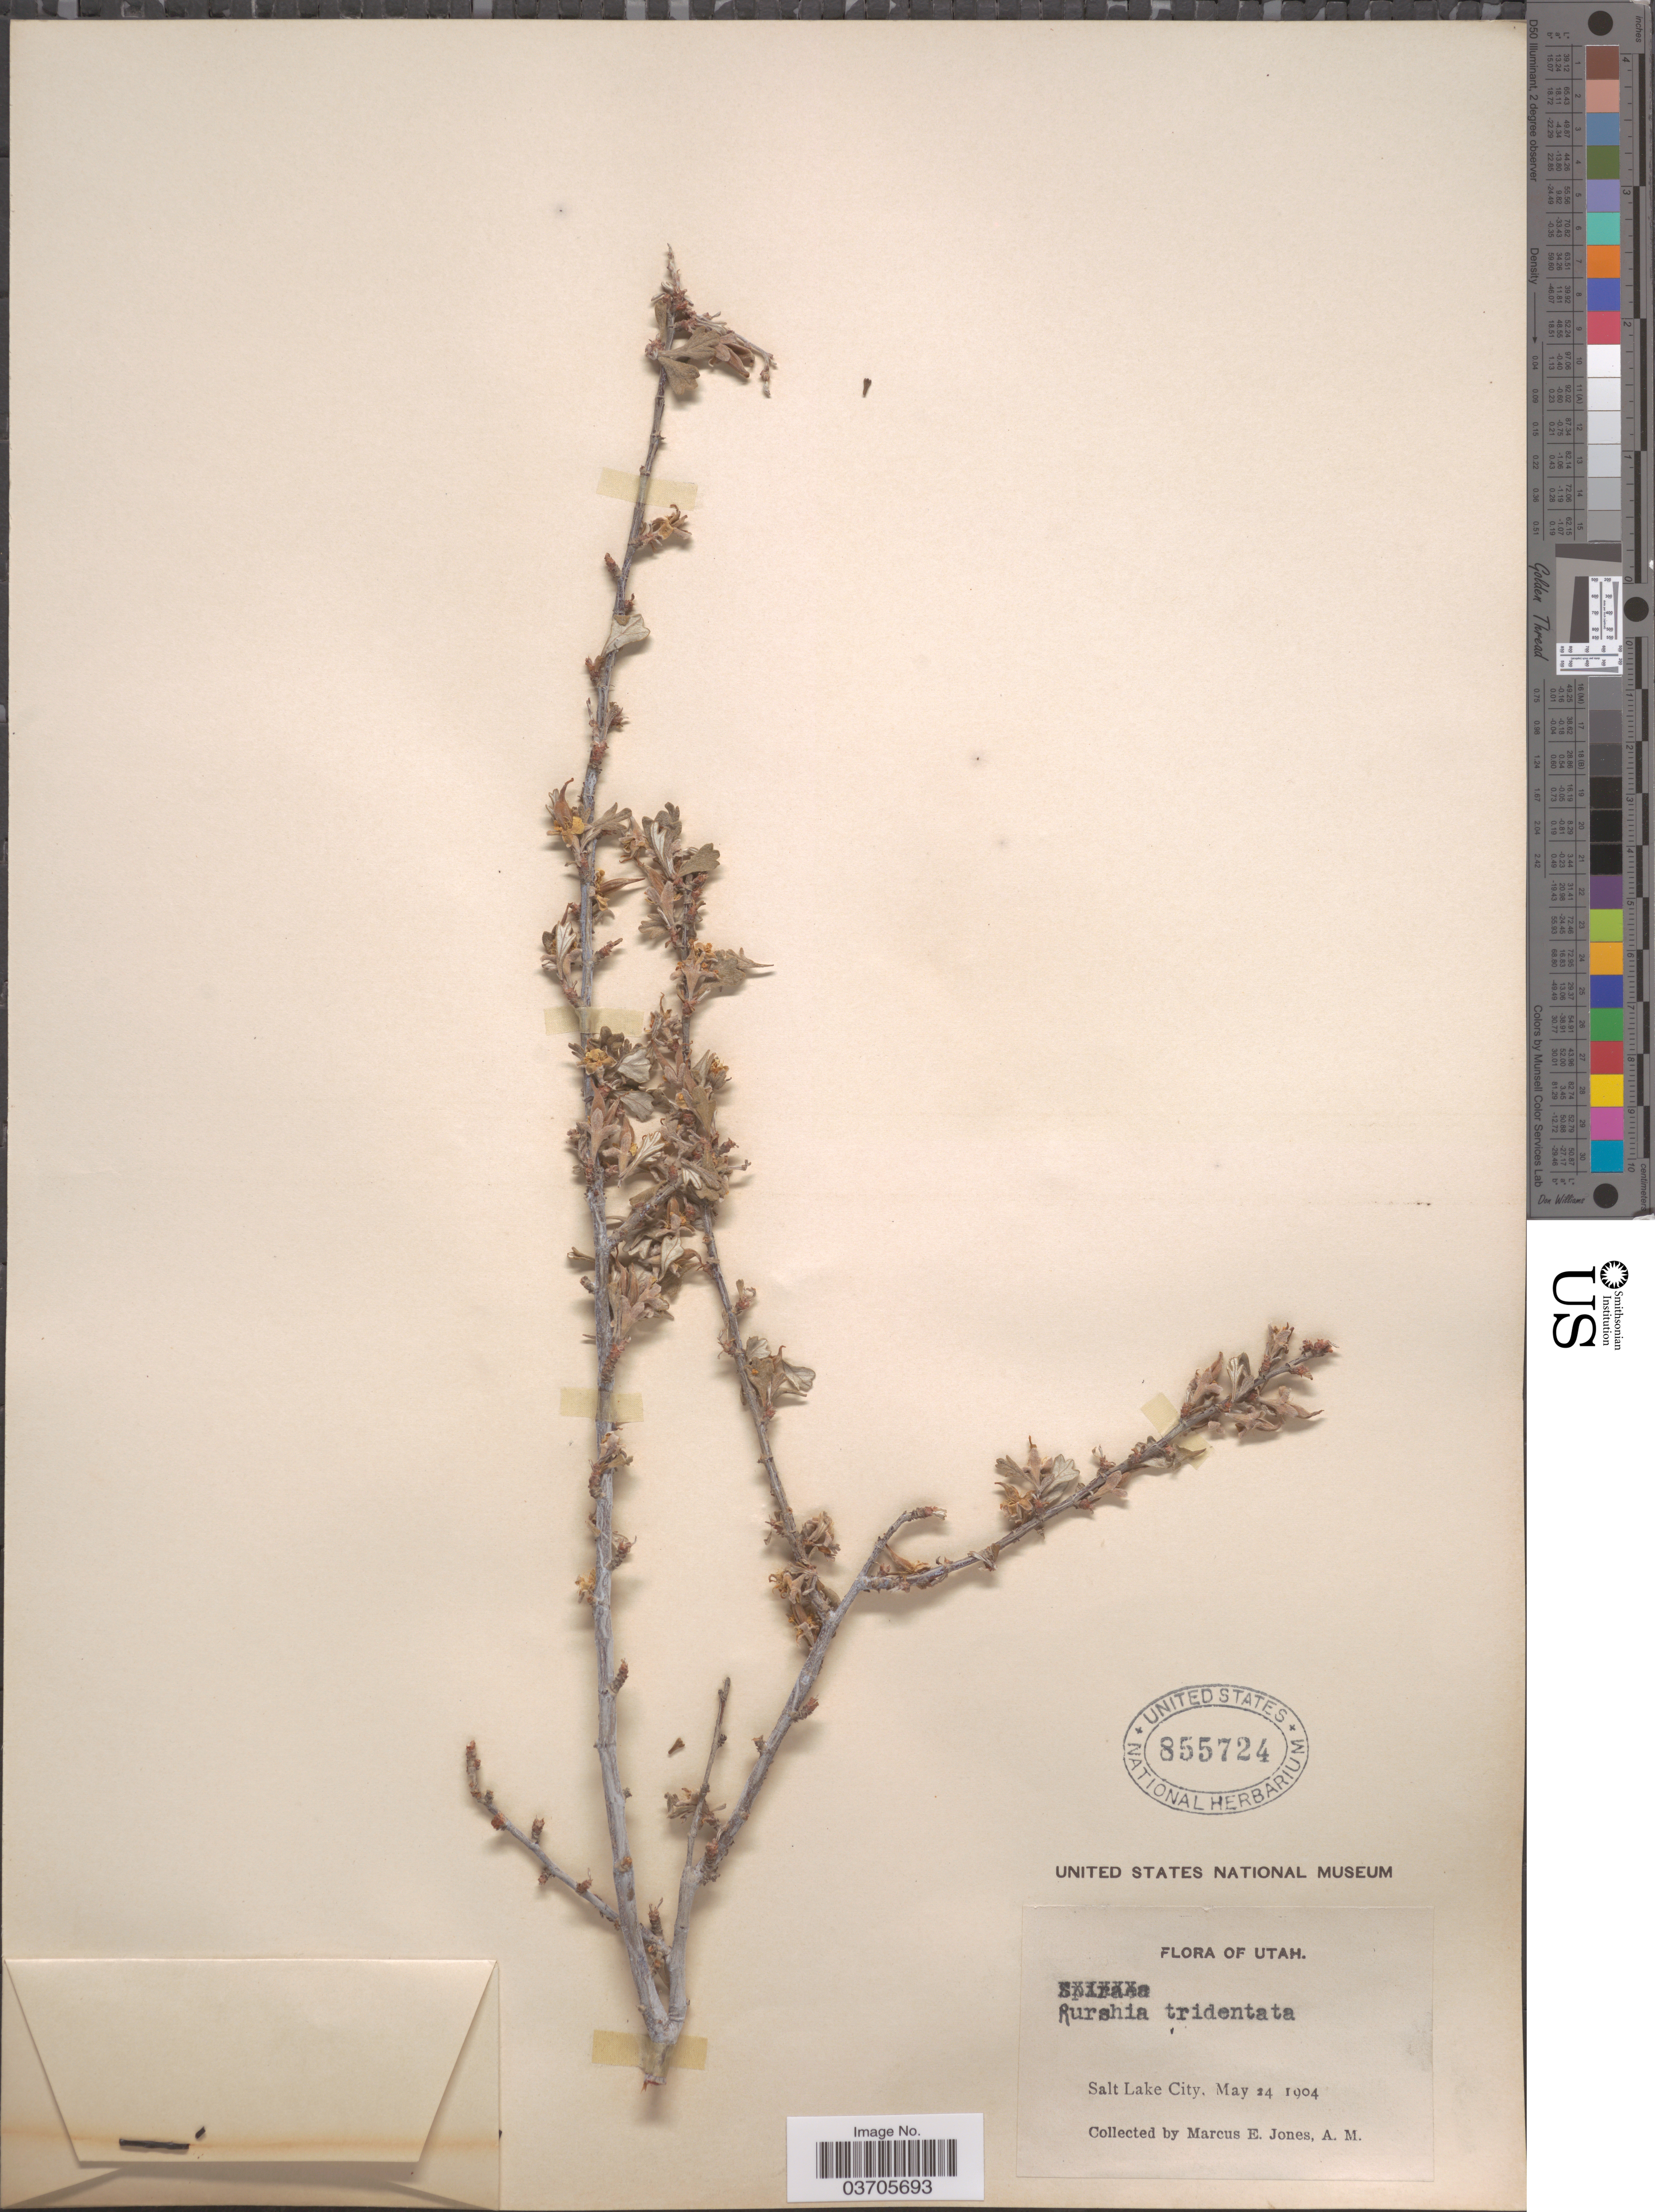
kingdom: Plantae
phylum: Tracheophyta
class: Magnoliopsida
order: Rosales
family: Rosaceae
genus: Purshia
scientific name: Purshia tridentata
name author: (Pursh) DC.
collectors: M. E. Jones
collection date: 1904-05-24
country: United States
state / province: Utah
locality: Salt Lake City.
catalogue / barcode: US 855724